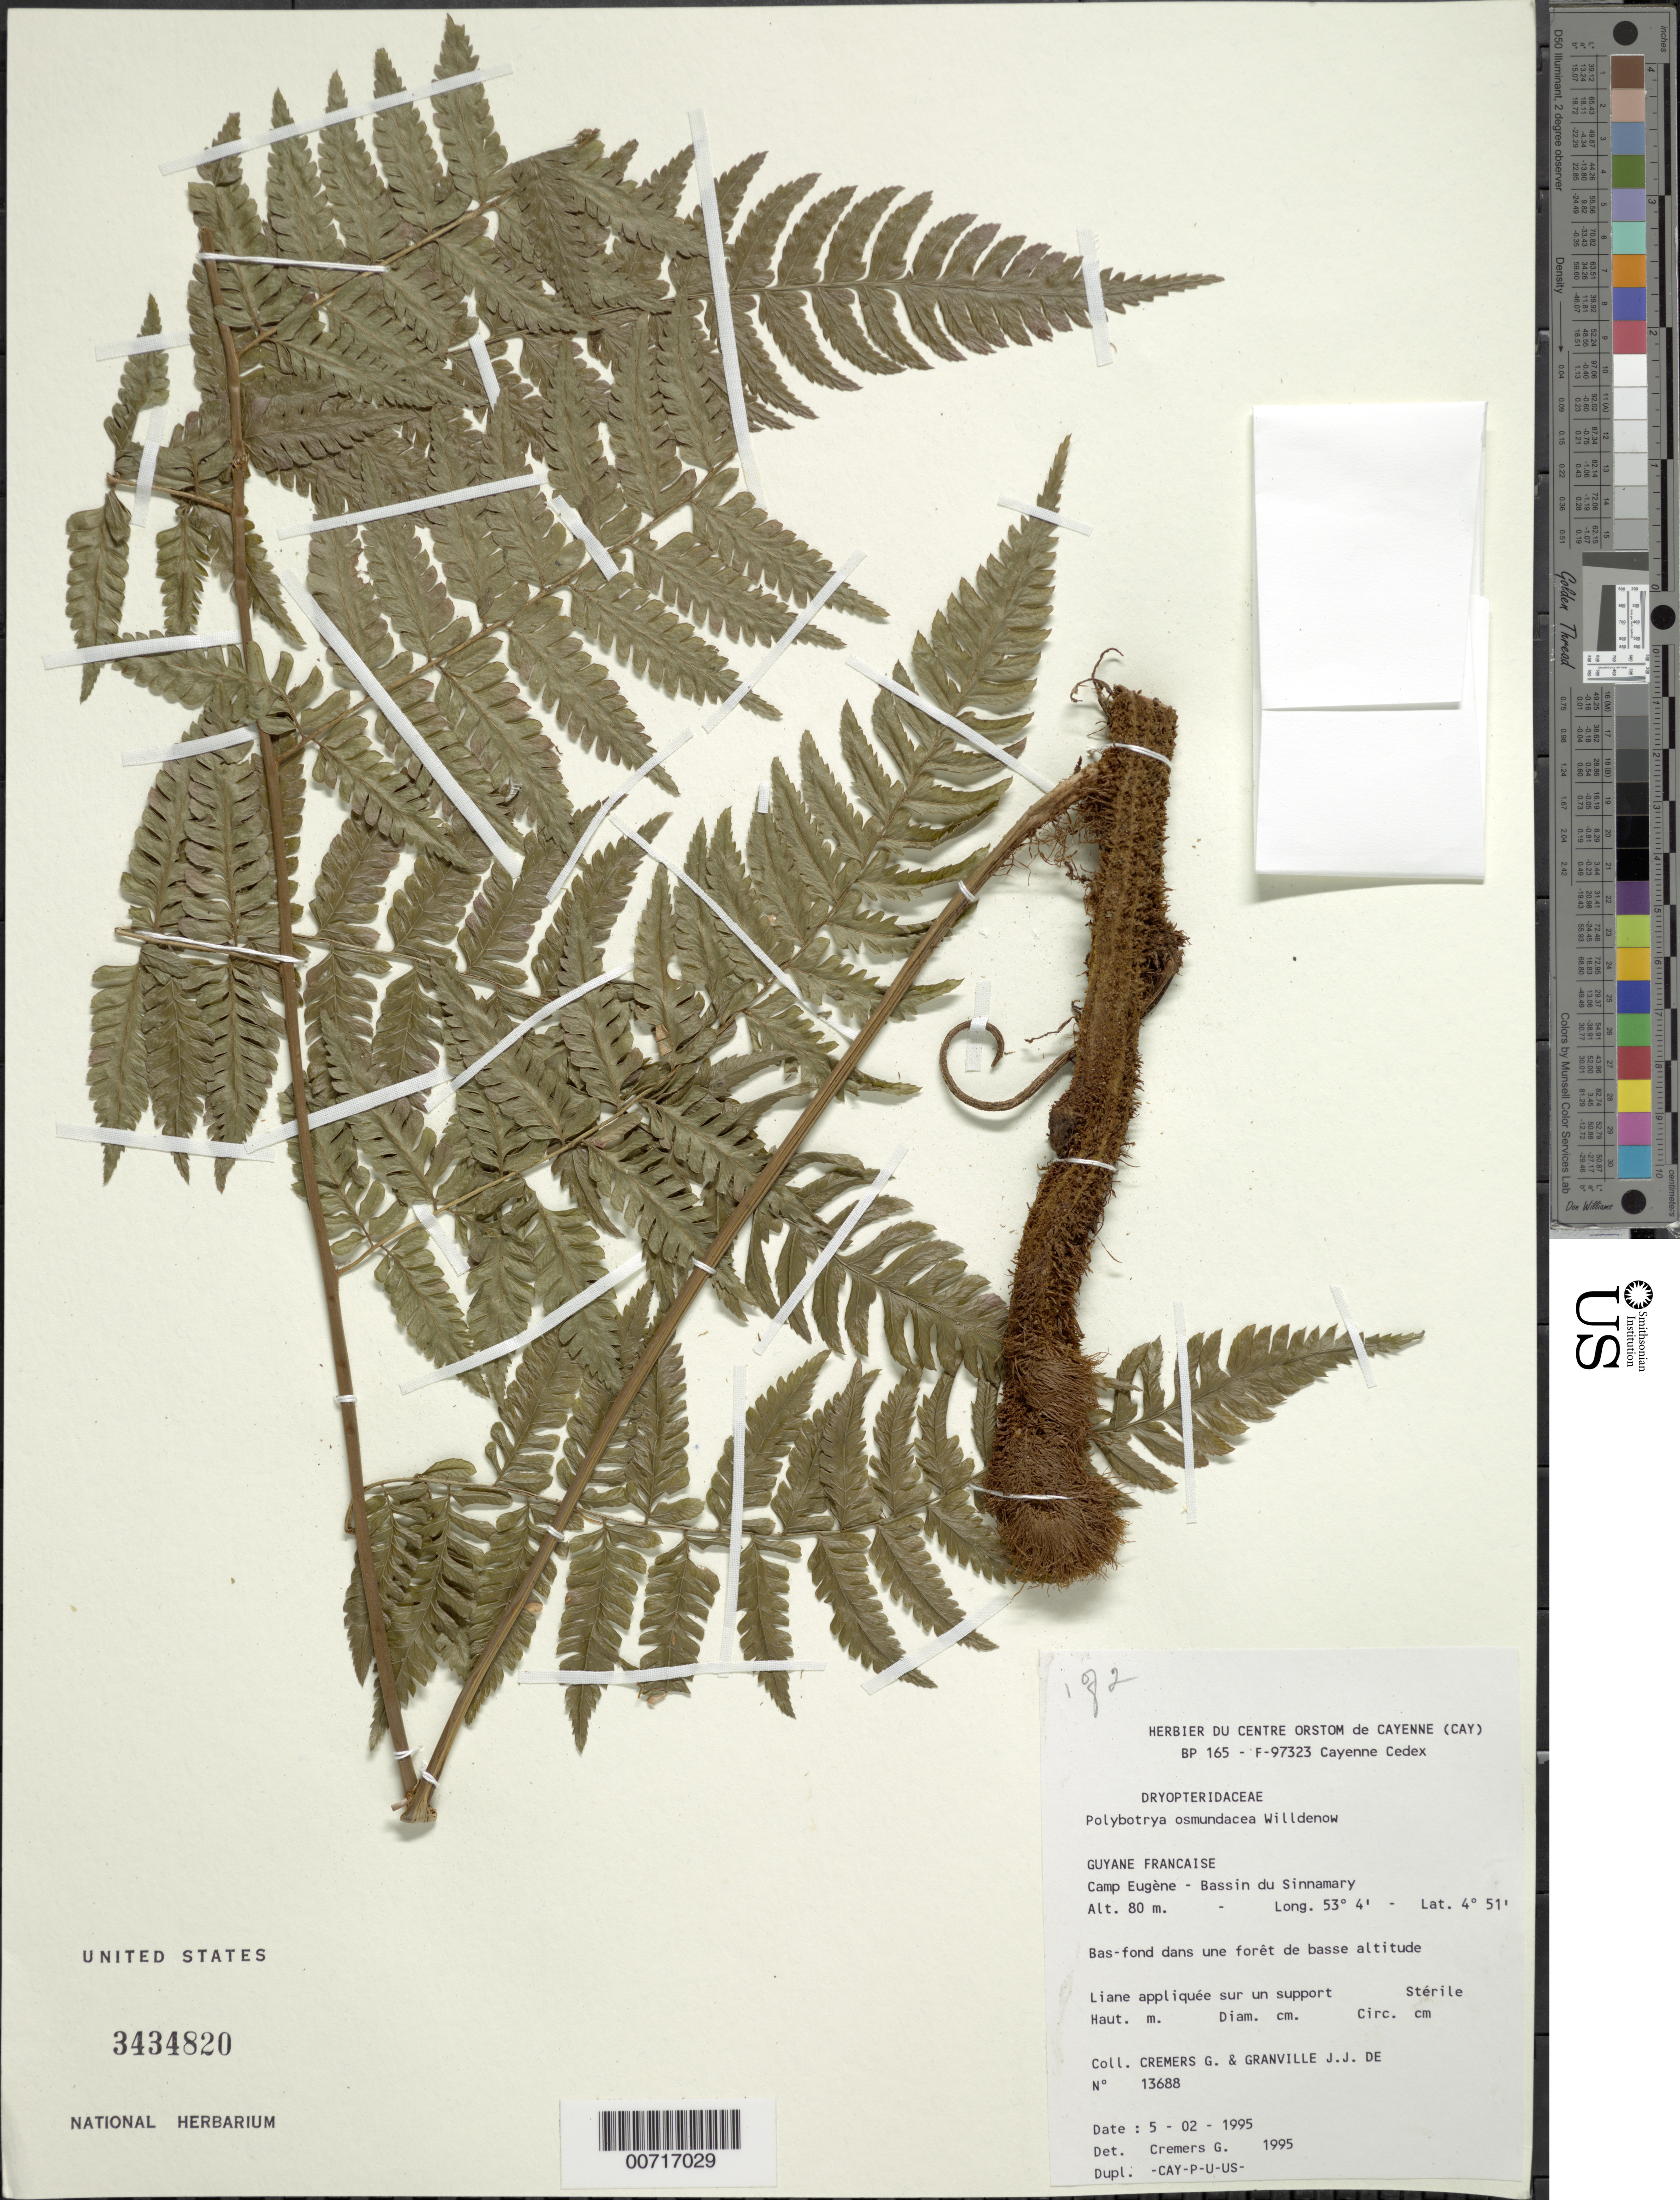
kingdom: Plantae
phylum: Tracheophyta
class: Polypodiopsida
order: Polypodiales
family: Dryopteridaceae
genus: Polybotrya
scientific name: Polybotrya osmundacea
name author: Humb. & Bonpl. ex Willd.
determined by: Cremers, Georges A.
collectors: G. Cremers & J.-J. de Granville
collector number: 13688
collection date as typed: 5-Feb-95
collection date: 1995-02-05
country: French Guiana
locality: Camp Eugène, Bassin du Sinnamary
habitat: Low ground in low forest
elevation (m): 80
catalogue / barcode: US 3434820